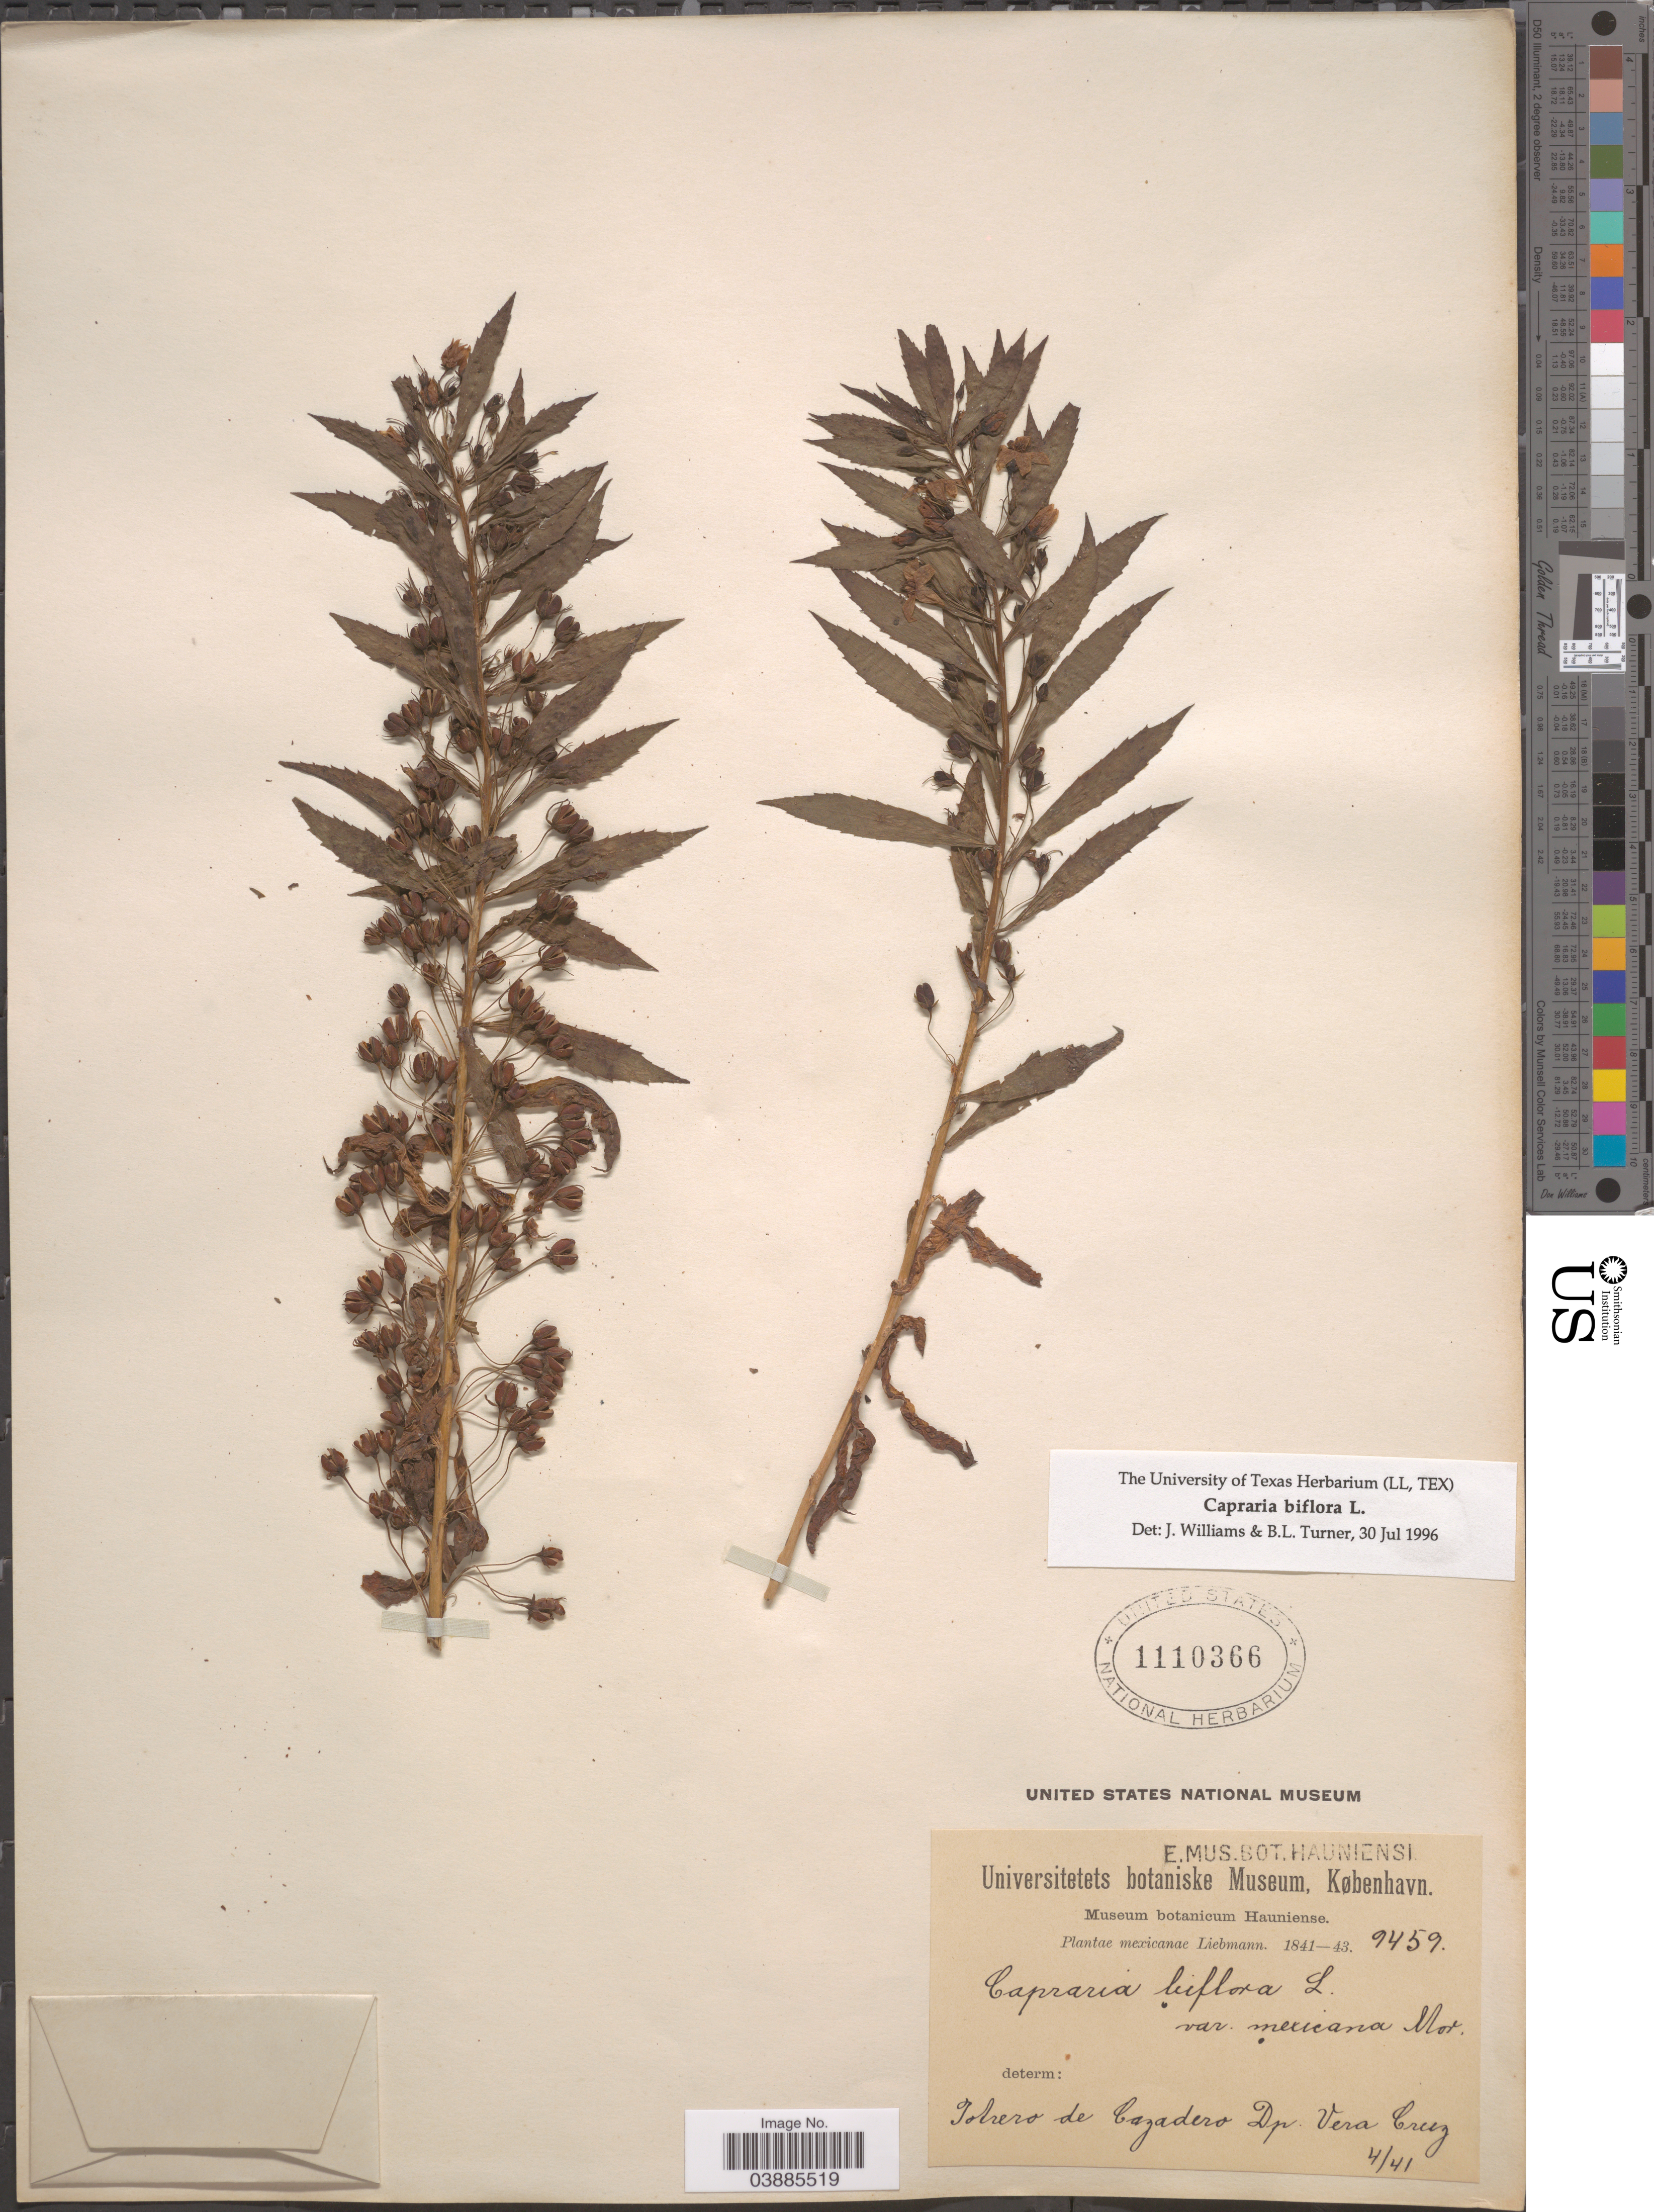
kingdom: Plantae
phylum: Tracheophyta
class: Magnoliopsida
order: Lamiales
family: Scrophulariaceae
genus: Capraria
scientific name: Capraria biflora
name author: L.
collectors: Liebmann, --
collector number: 9459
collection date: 1841-04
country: Mexico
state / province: Veracruz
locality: Ichero de Cazadero Dp. Vera Cruz.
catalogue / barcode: US 1110366